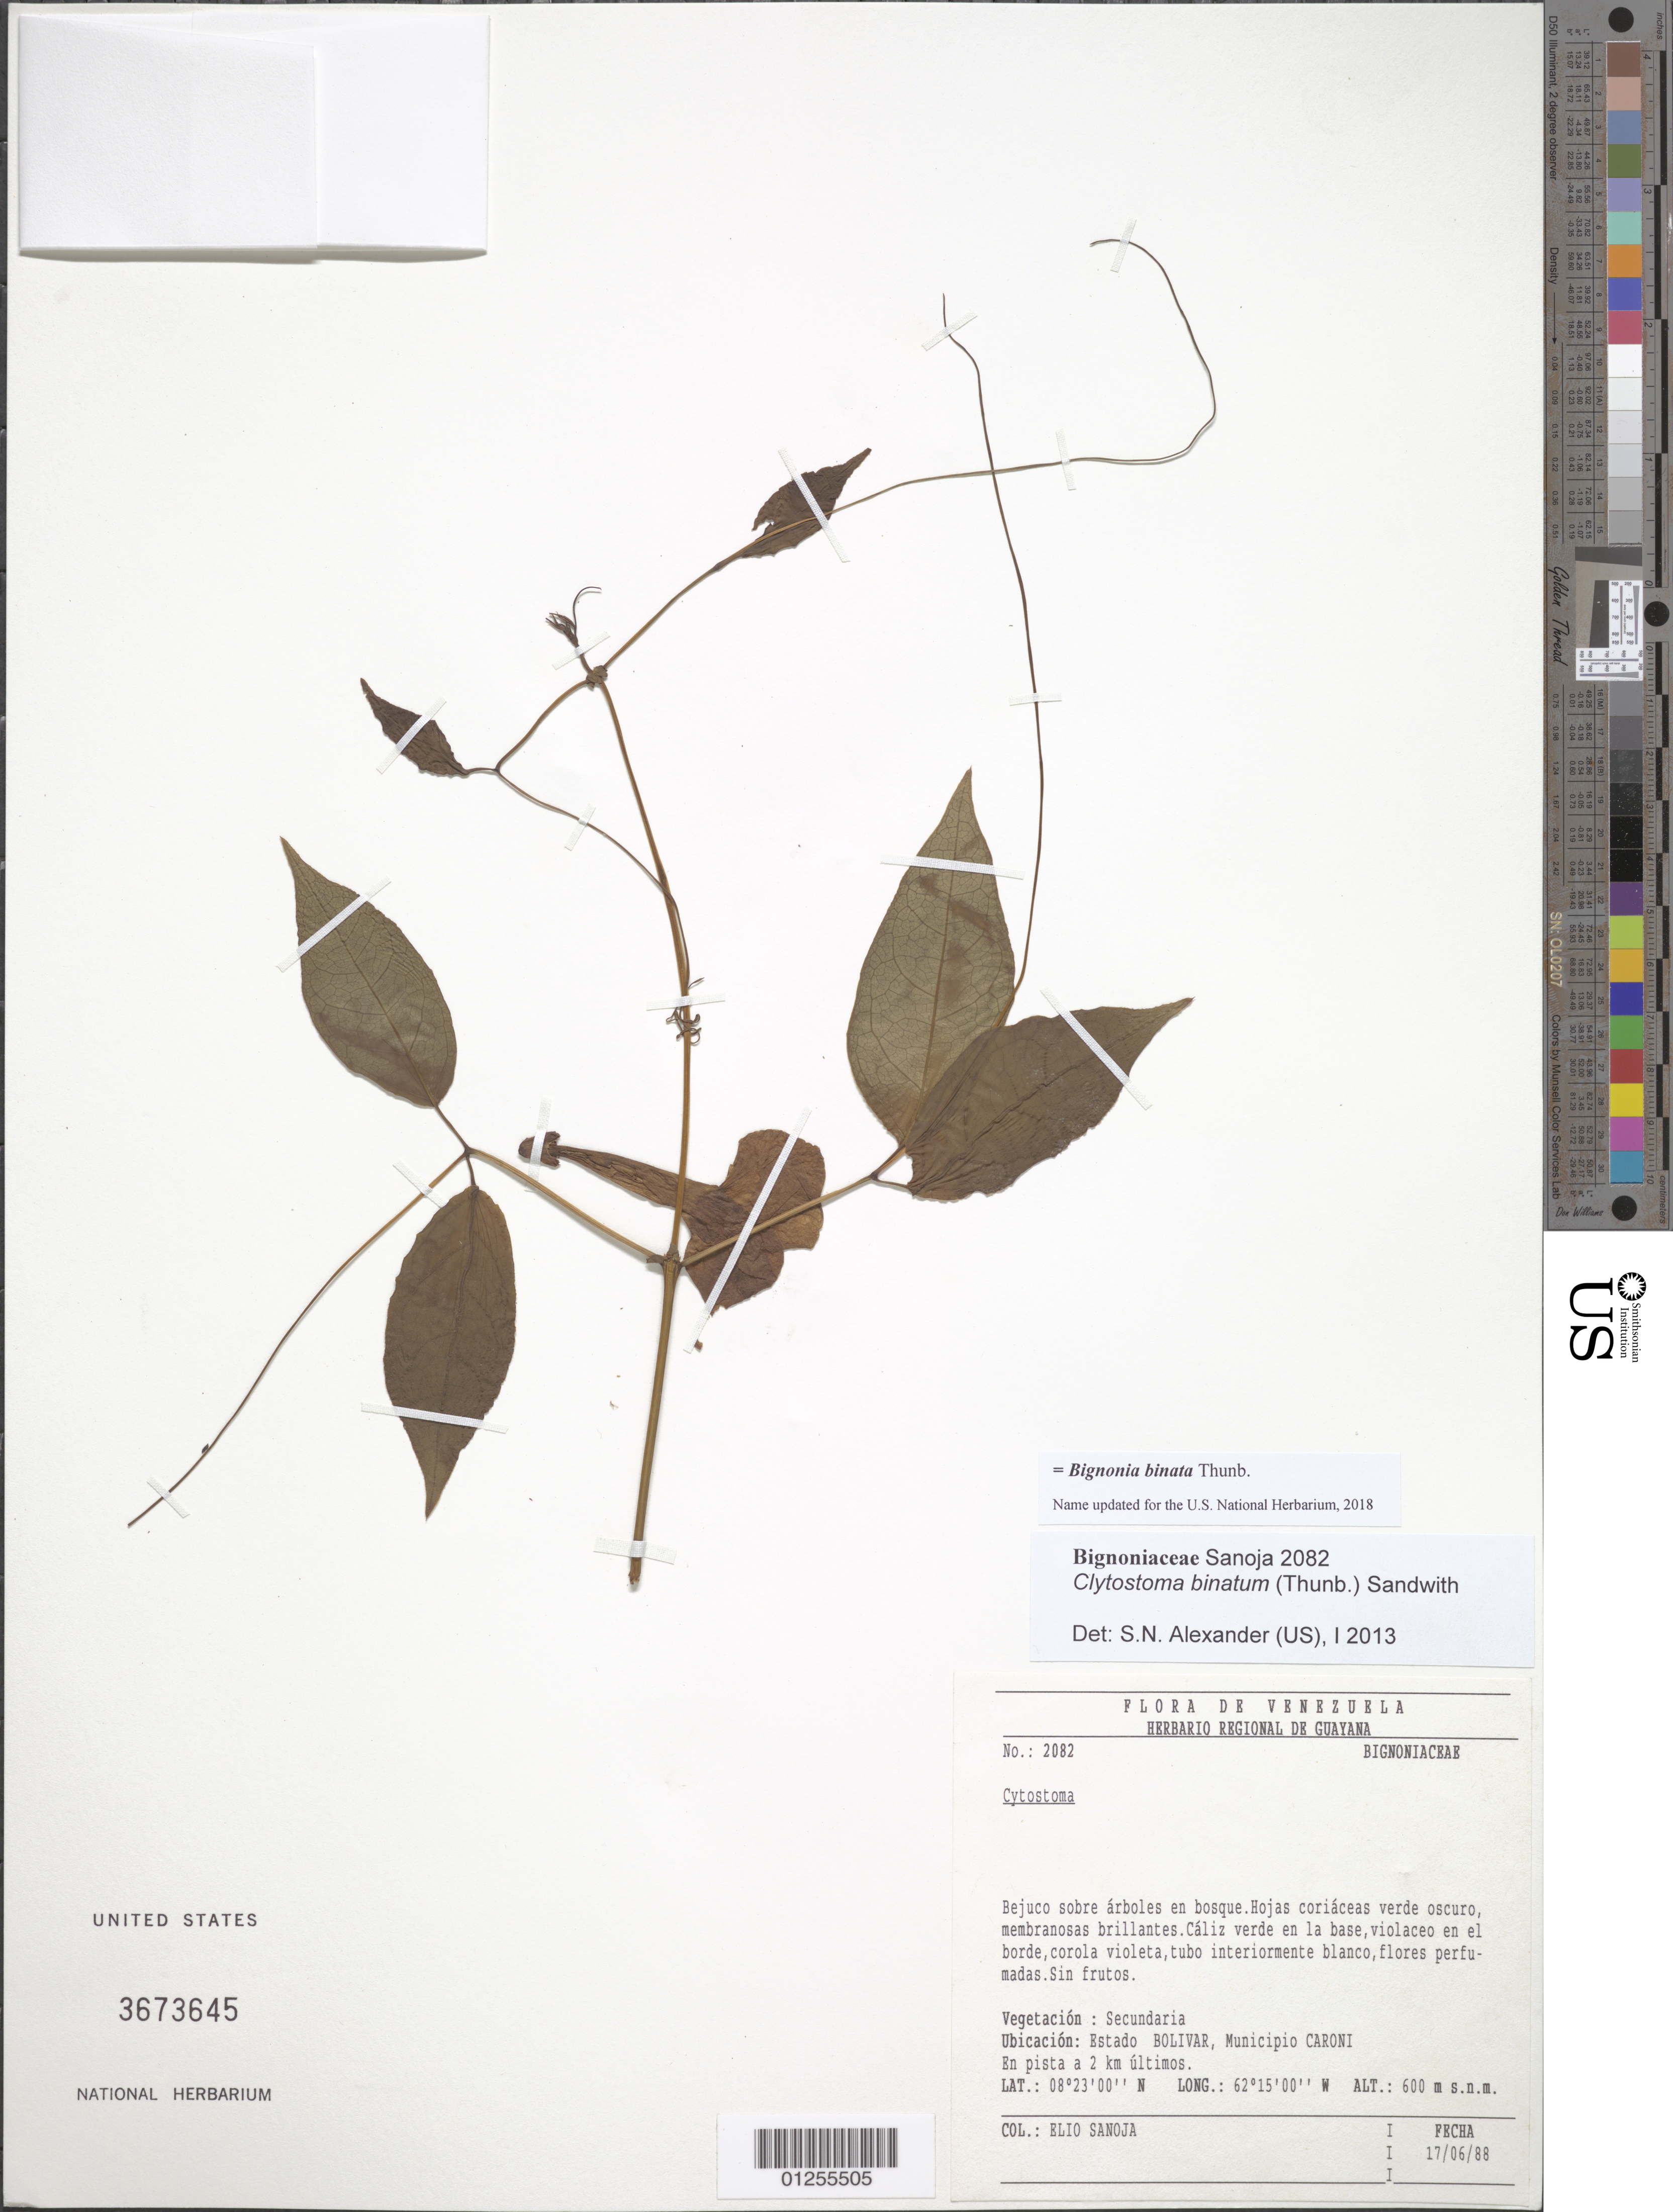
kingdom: Plantae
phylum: Tracheophyta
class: Magnoliopsida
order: Lamiales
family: Bignoniaceae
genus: Bignonia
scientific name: Bignonia binata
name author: Thunb.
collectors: E. Sanoja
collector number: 2082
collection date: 1988-06-17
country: Venezuela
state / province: Bolívar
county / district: Caroní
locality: En pista a 2km ultimos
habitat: Vegetacion secundaria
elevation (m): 600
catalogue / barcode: US 3673645